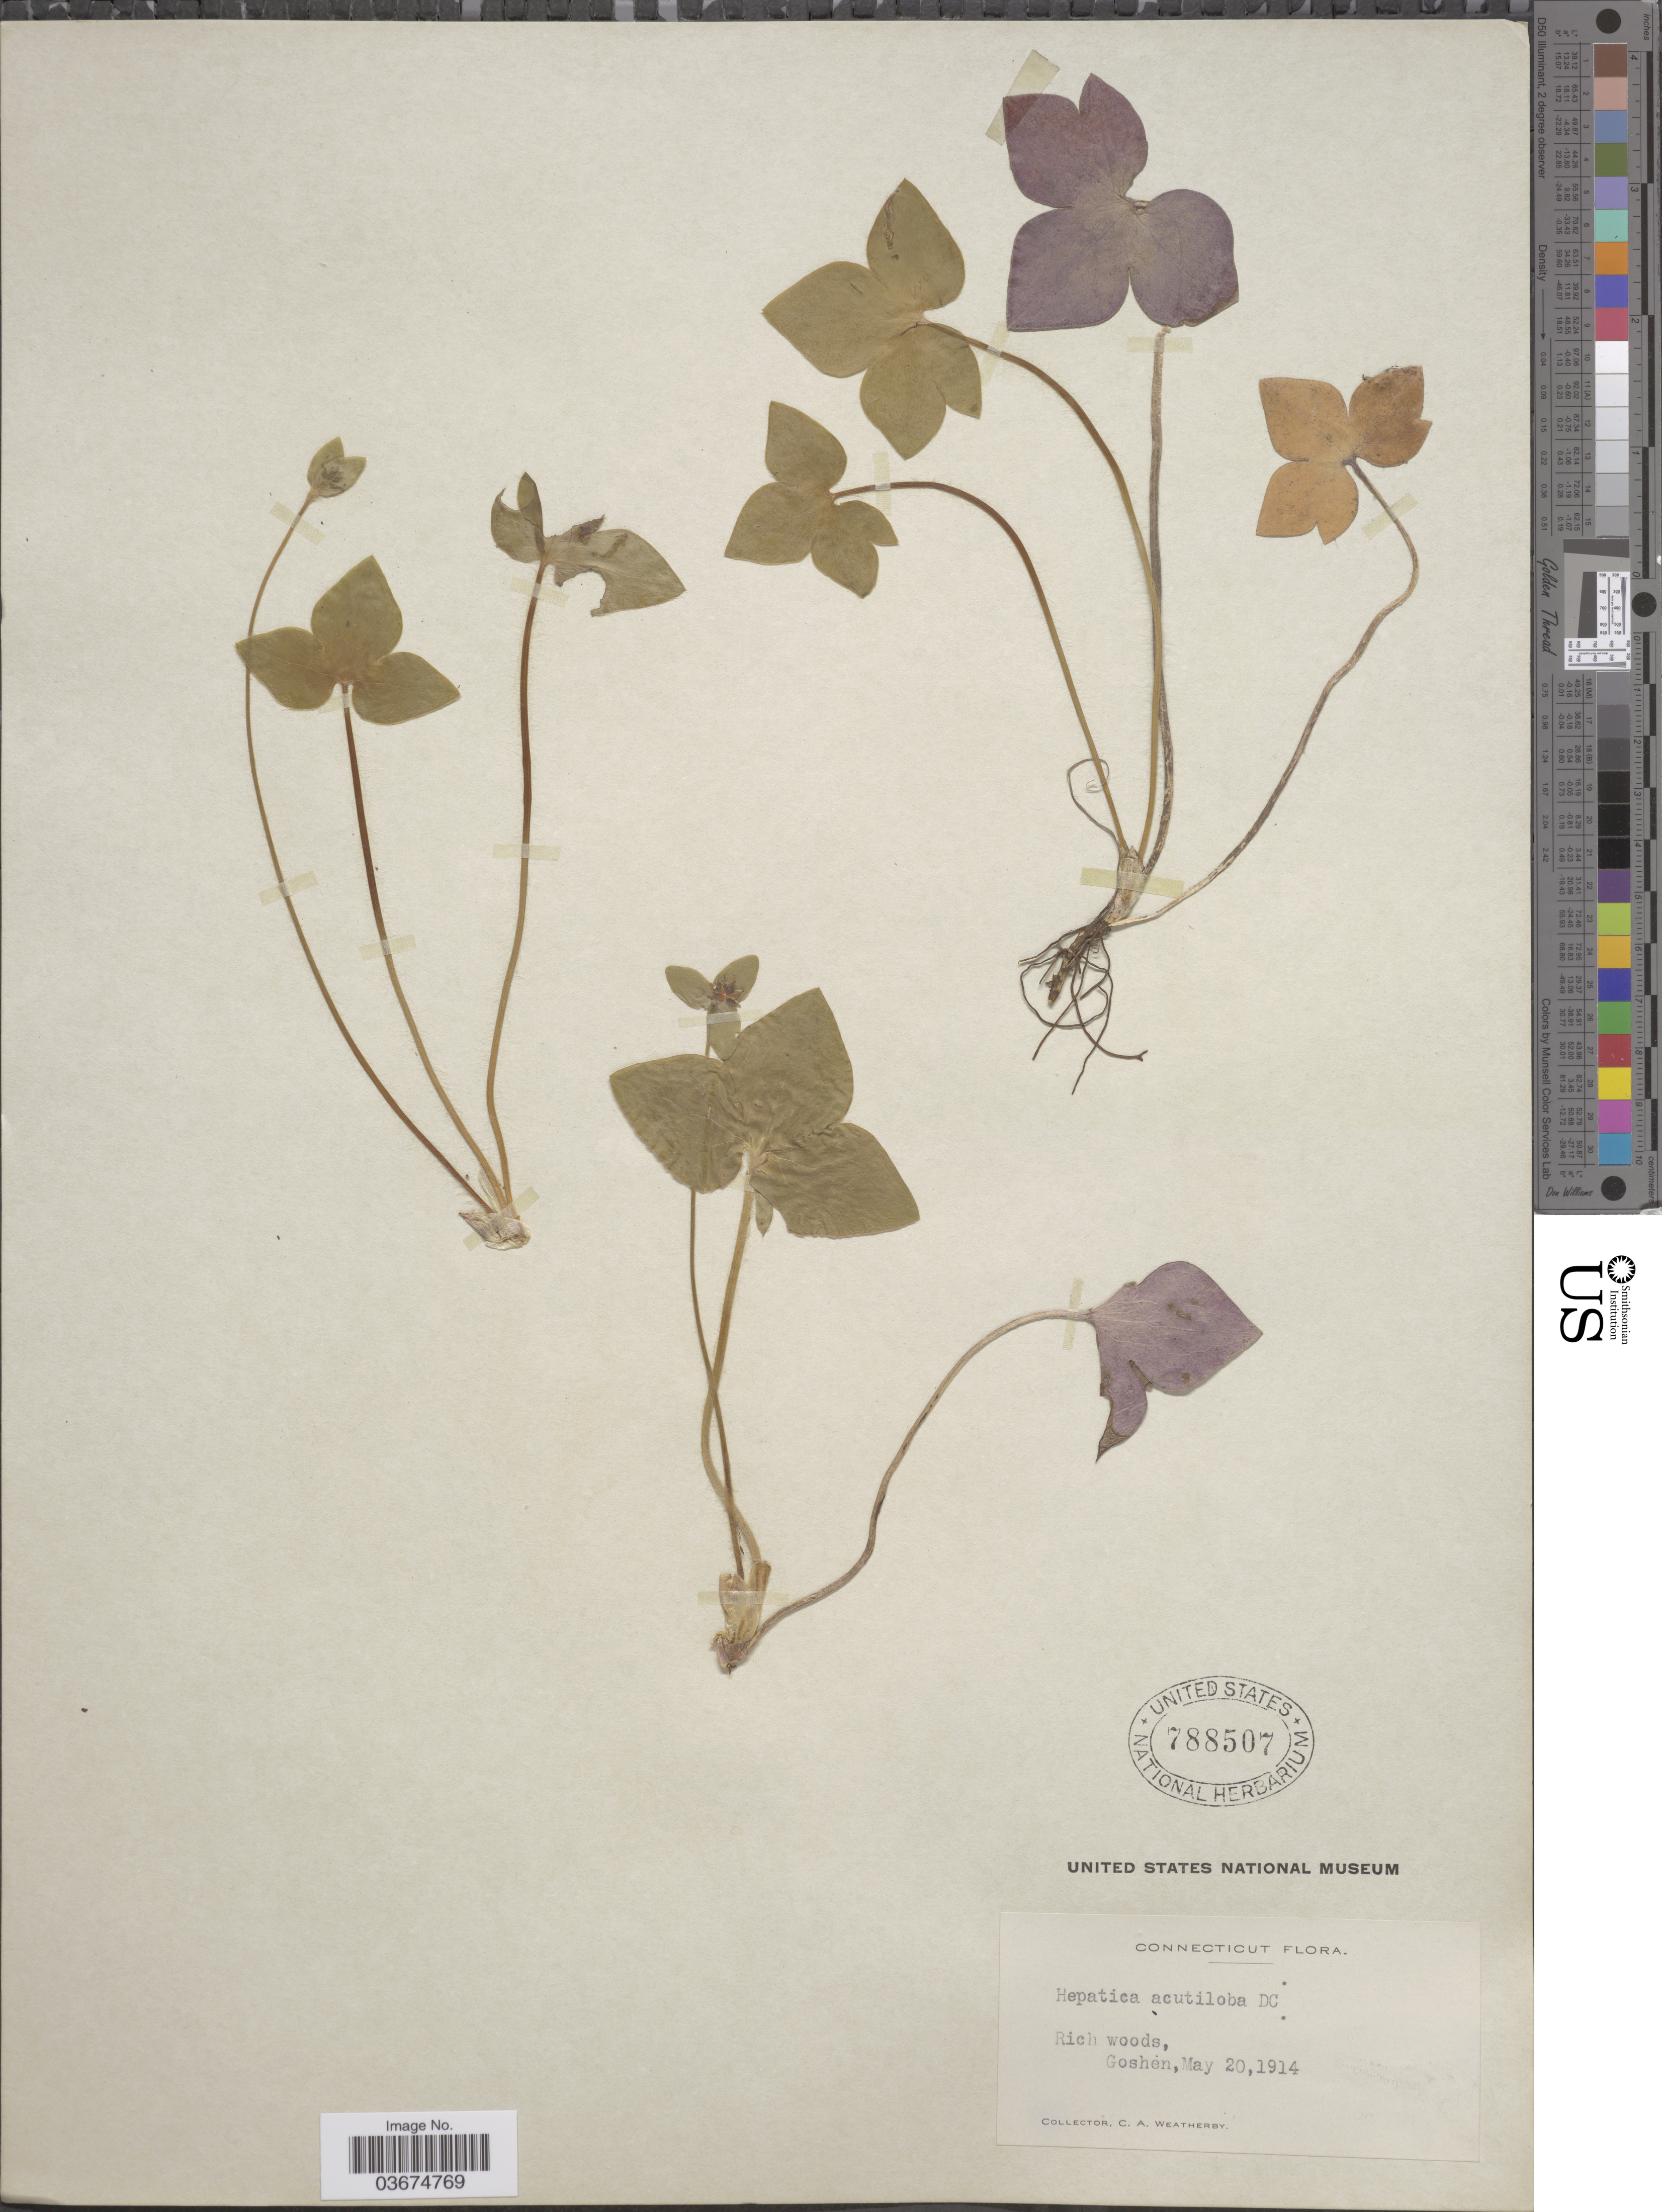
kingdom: Plantae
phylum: Tracheophyta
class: Magnoliopsida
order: Ranunculales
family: Ranunculaceae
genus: Hepatica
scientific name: Hepatica acutiloba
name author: DC.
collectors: C. A. Weatherby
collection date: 1914-05-20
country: United States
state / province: Connecticut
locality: Goshen.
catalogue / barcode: US 788507